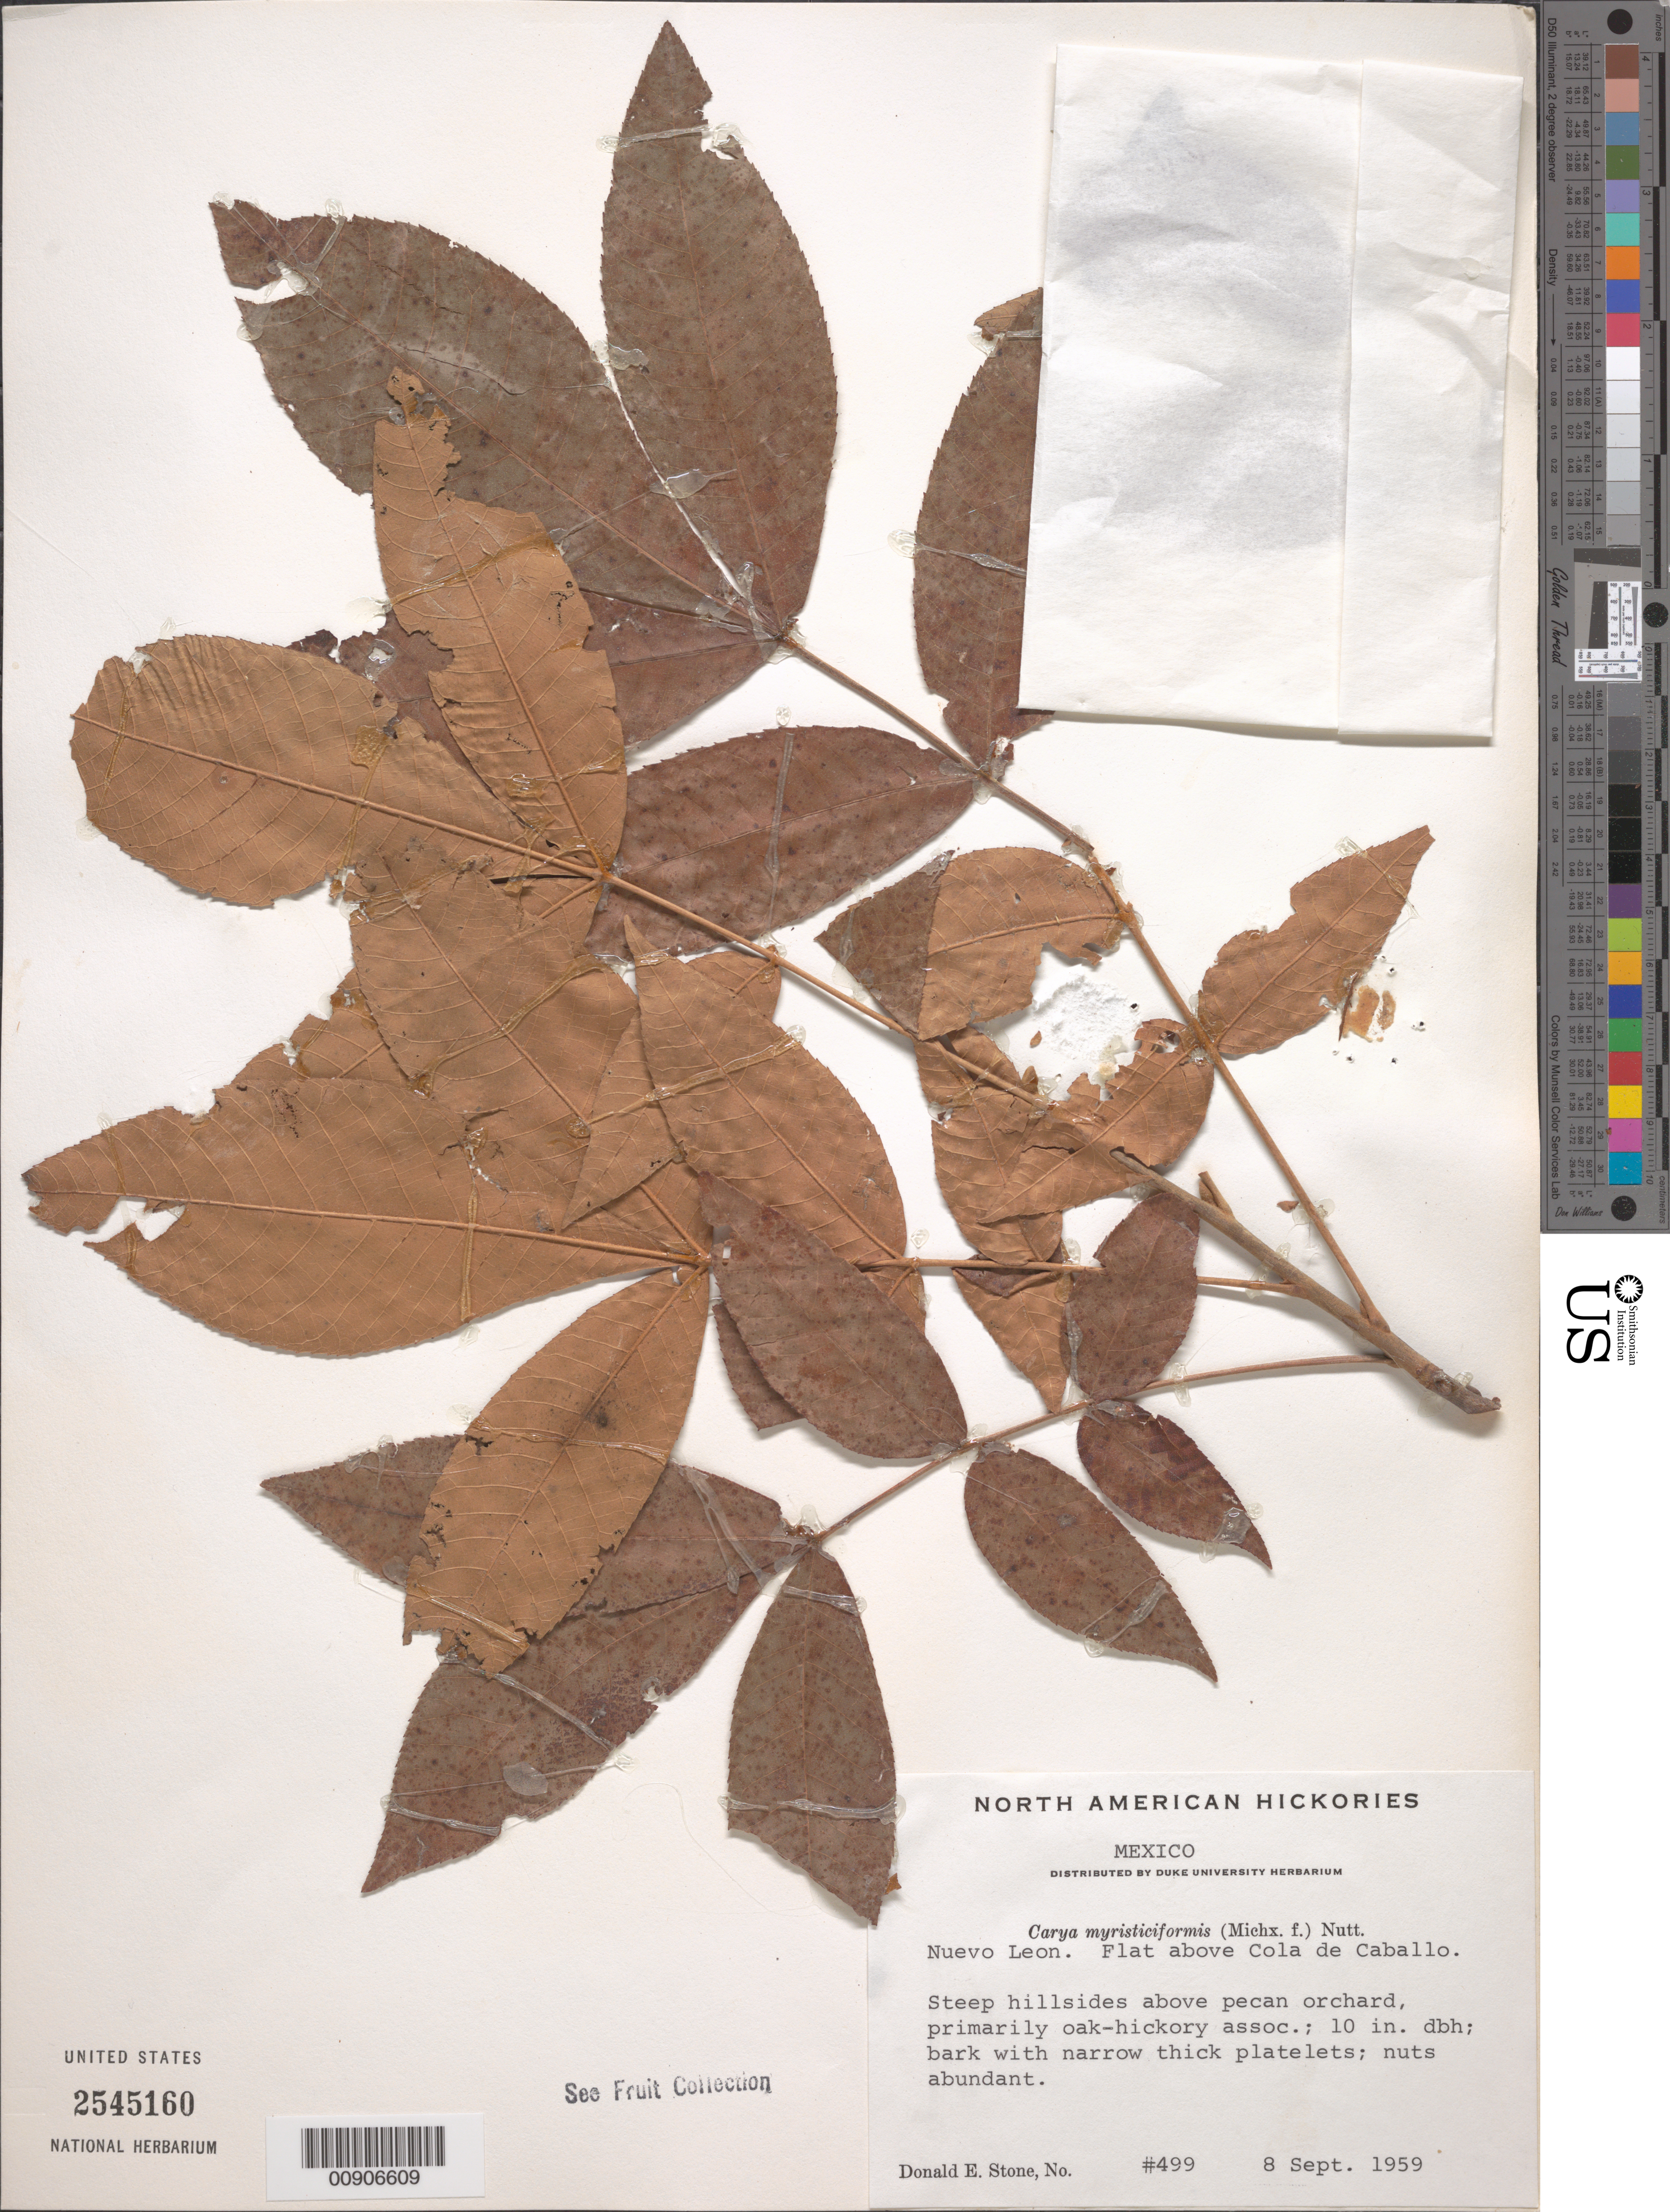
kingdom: Plantae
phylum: Tracheophyta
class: Magnoliopsida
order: Fagales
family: Juglandaceae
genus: Carya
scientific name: Carya myristiciformis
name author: (F. Michx.) Nutt.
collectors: D. E. Stone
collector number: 499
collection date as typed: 08 Sep 1959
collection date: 1959-09-08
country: Mexico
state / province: Nuevo León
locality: Nuevo León. Flat above Cola de Caballo.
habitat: Steep hillsides above pecan orchard, primarily oak-hickory assoc.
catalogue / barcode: US 2545160